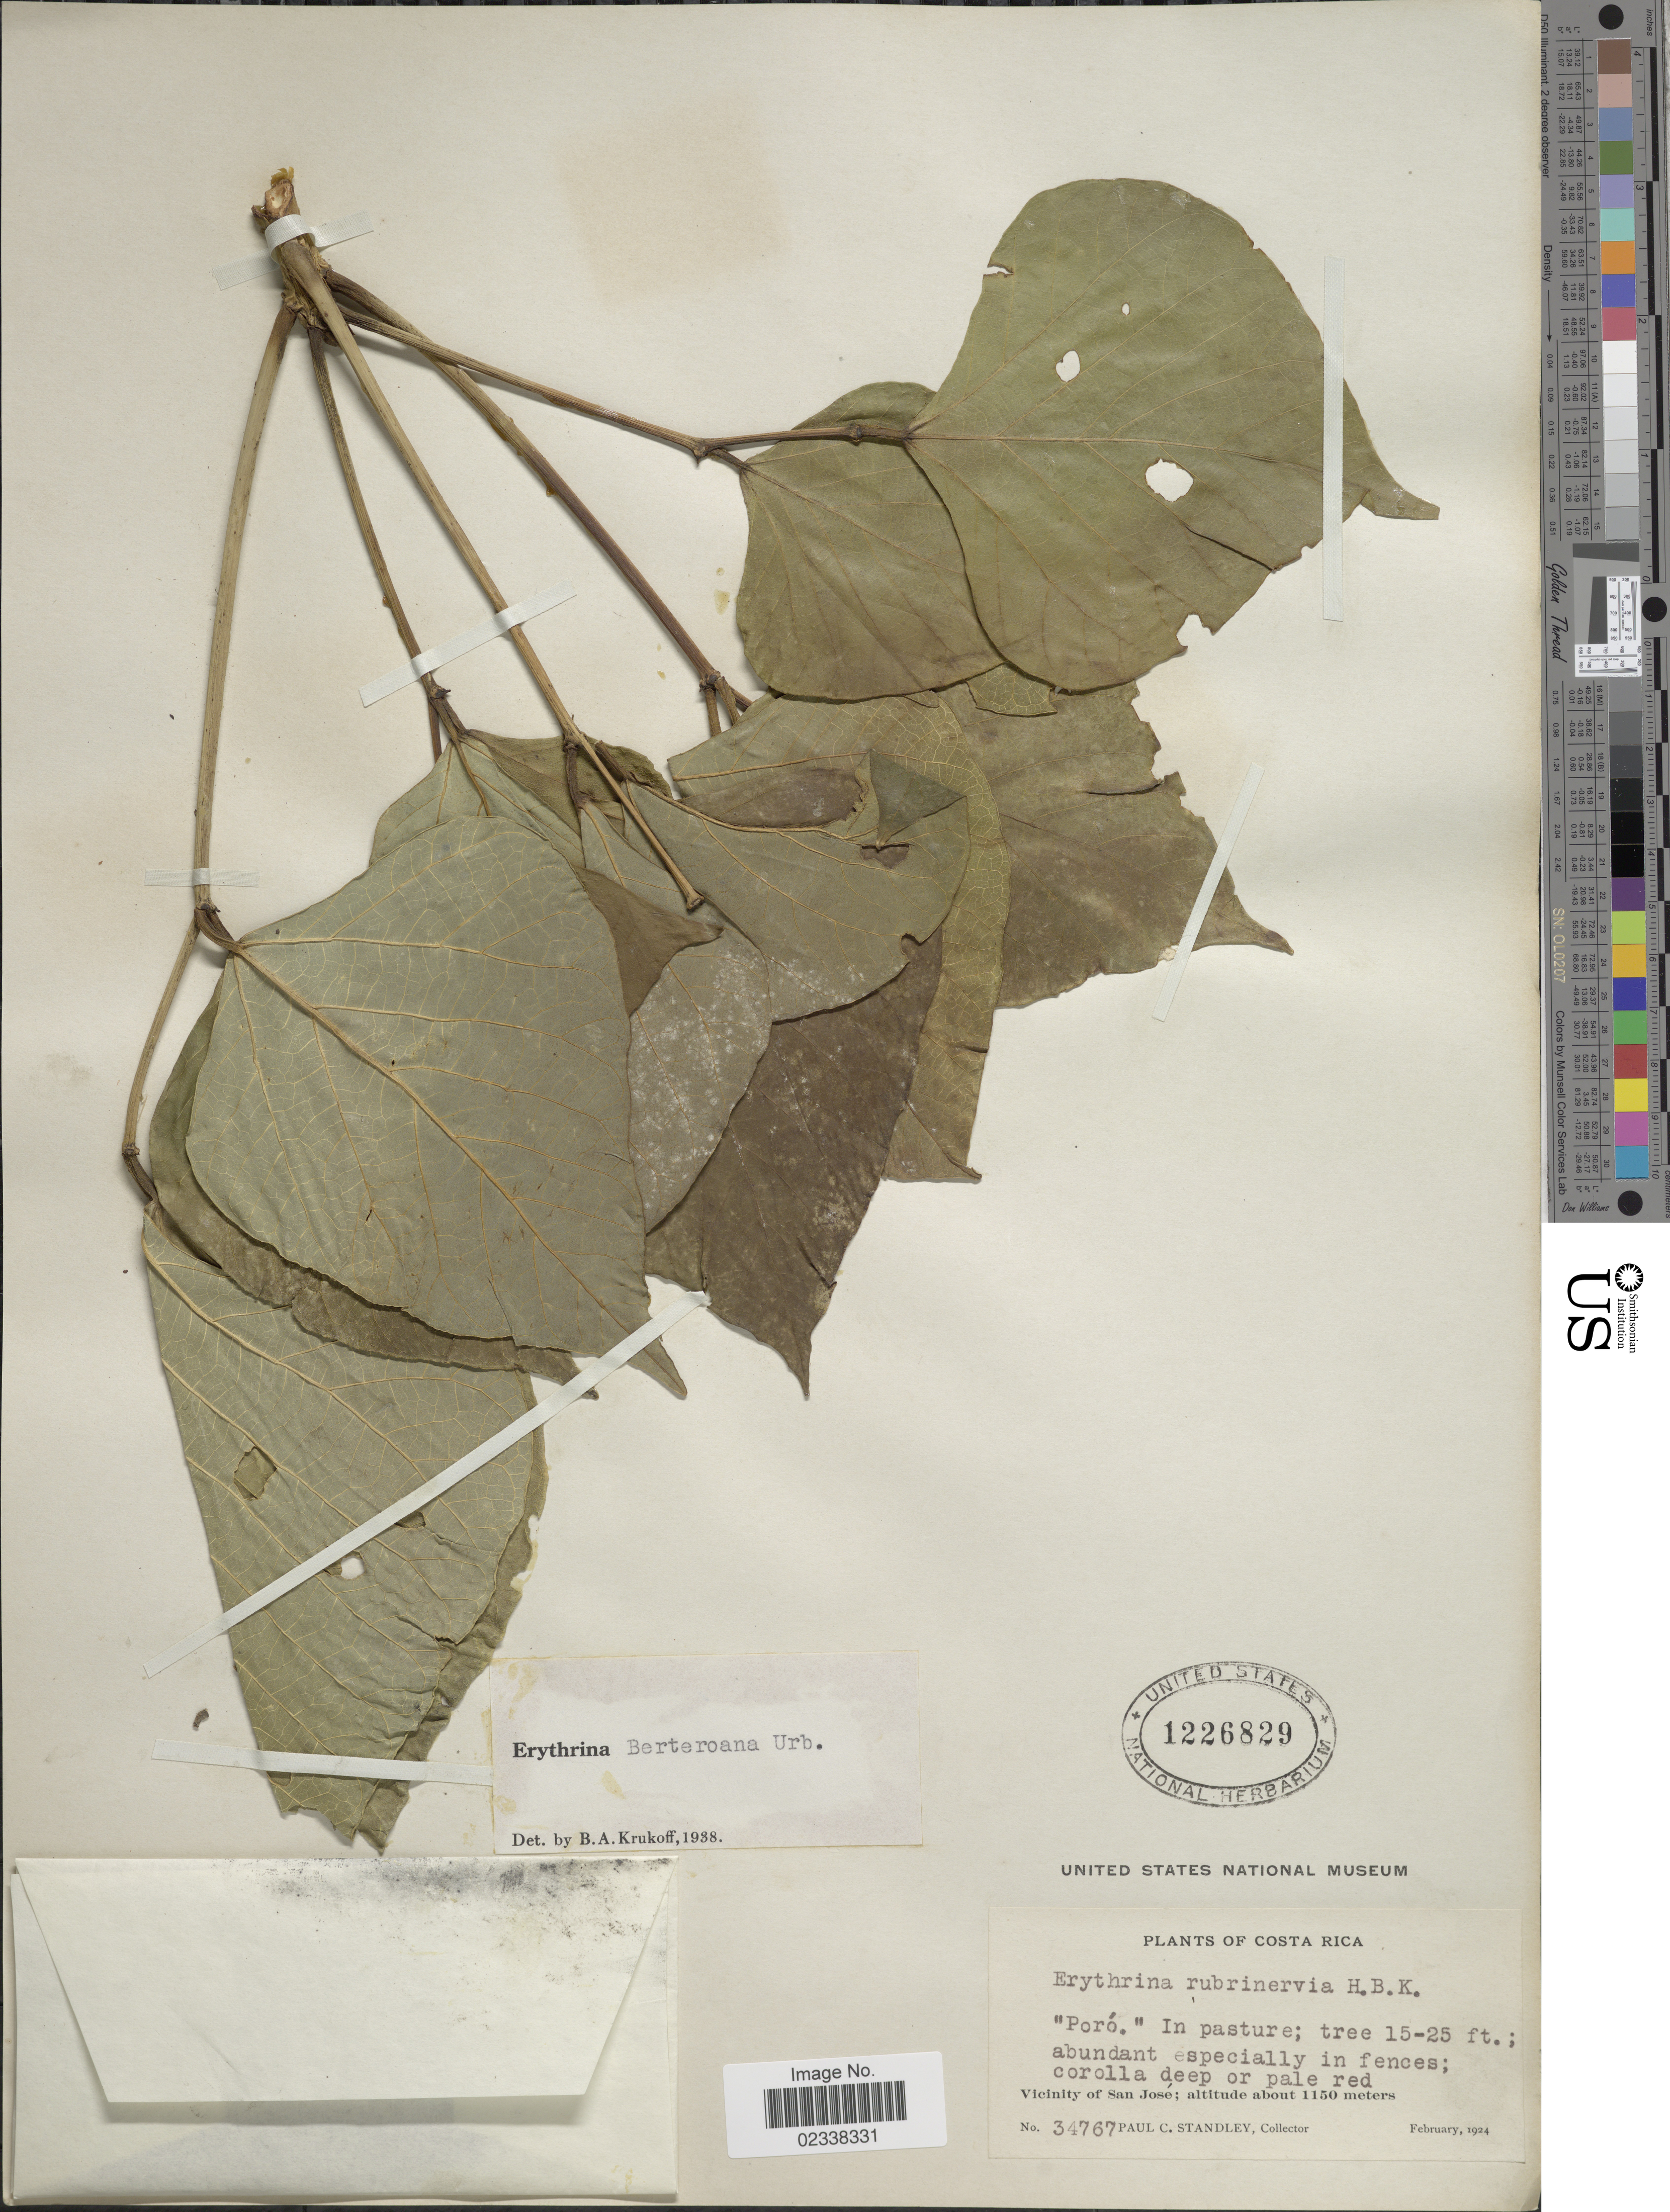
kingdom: Plantae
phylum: Tracheophyta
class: Magnoliopsida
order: Fabales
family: Fabaceae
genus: Erythrina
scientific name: Erythrina berteroana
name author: Urb.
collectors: P. C. Standley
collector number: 34767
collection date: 1924-02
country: Costa Rica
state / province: San José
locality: Vicinity of San jose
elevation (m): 1150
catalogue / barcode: US 1226829